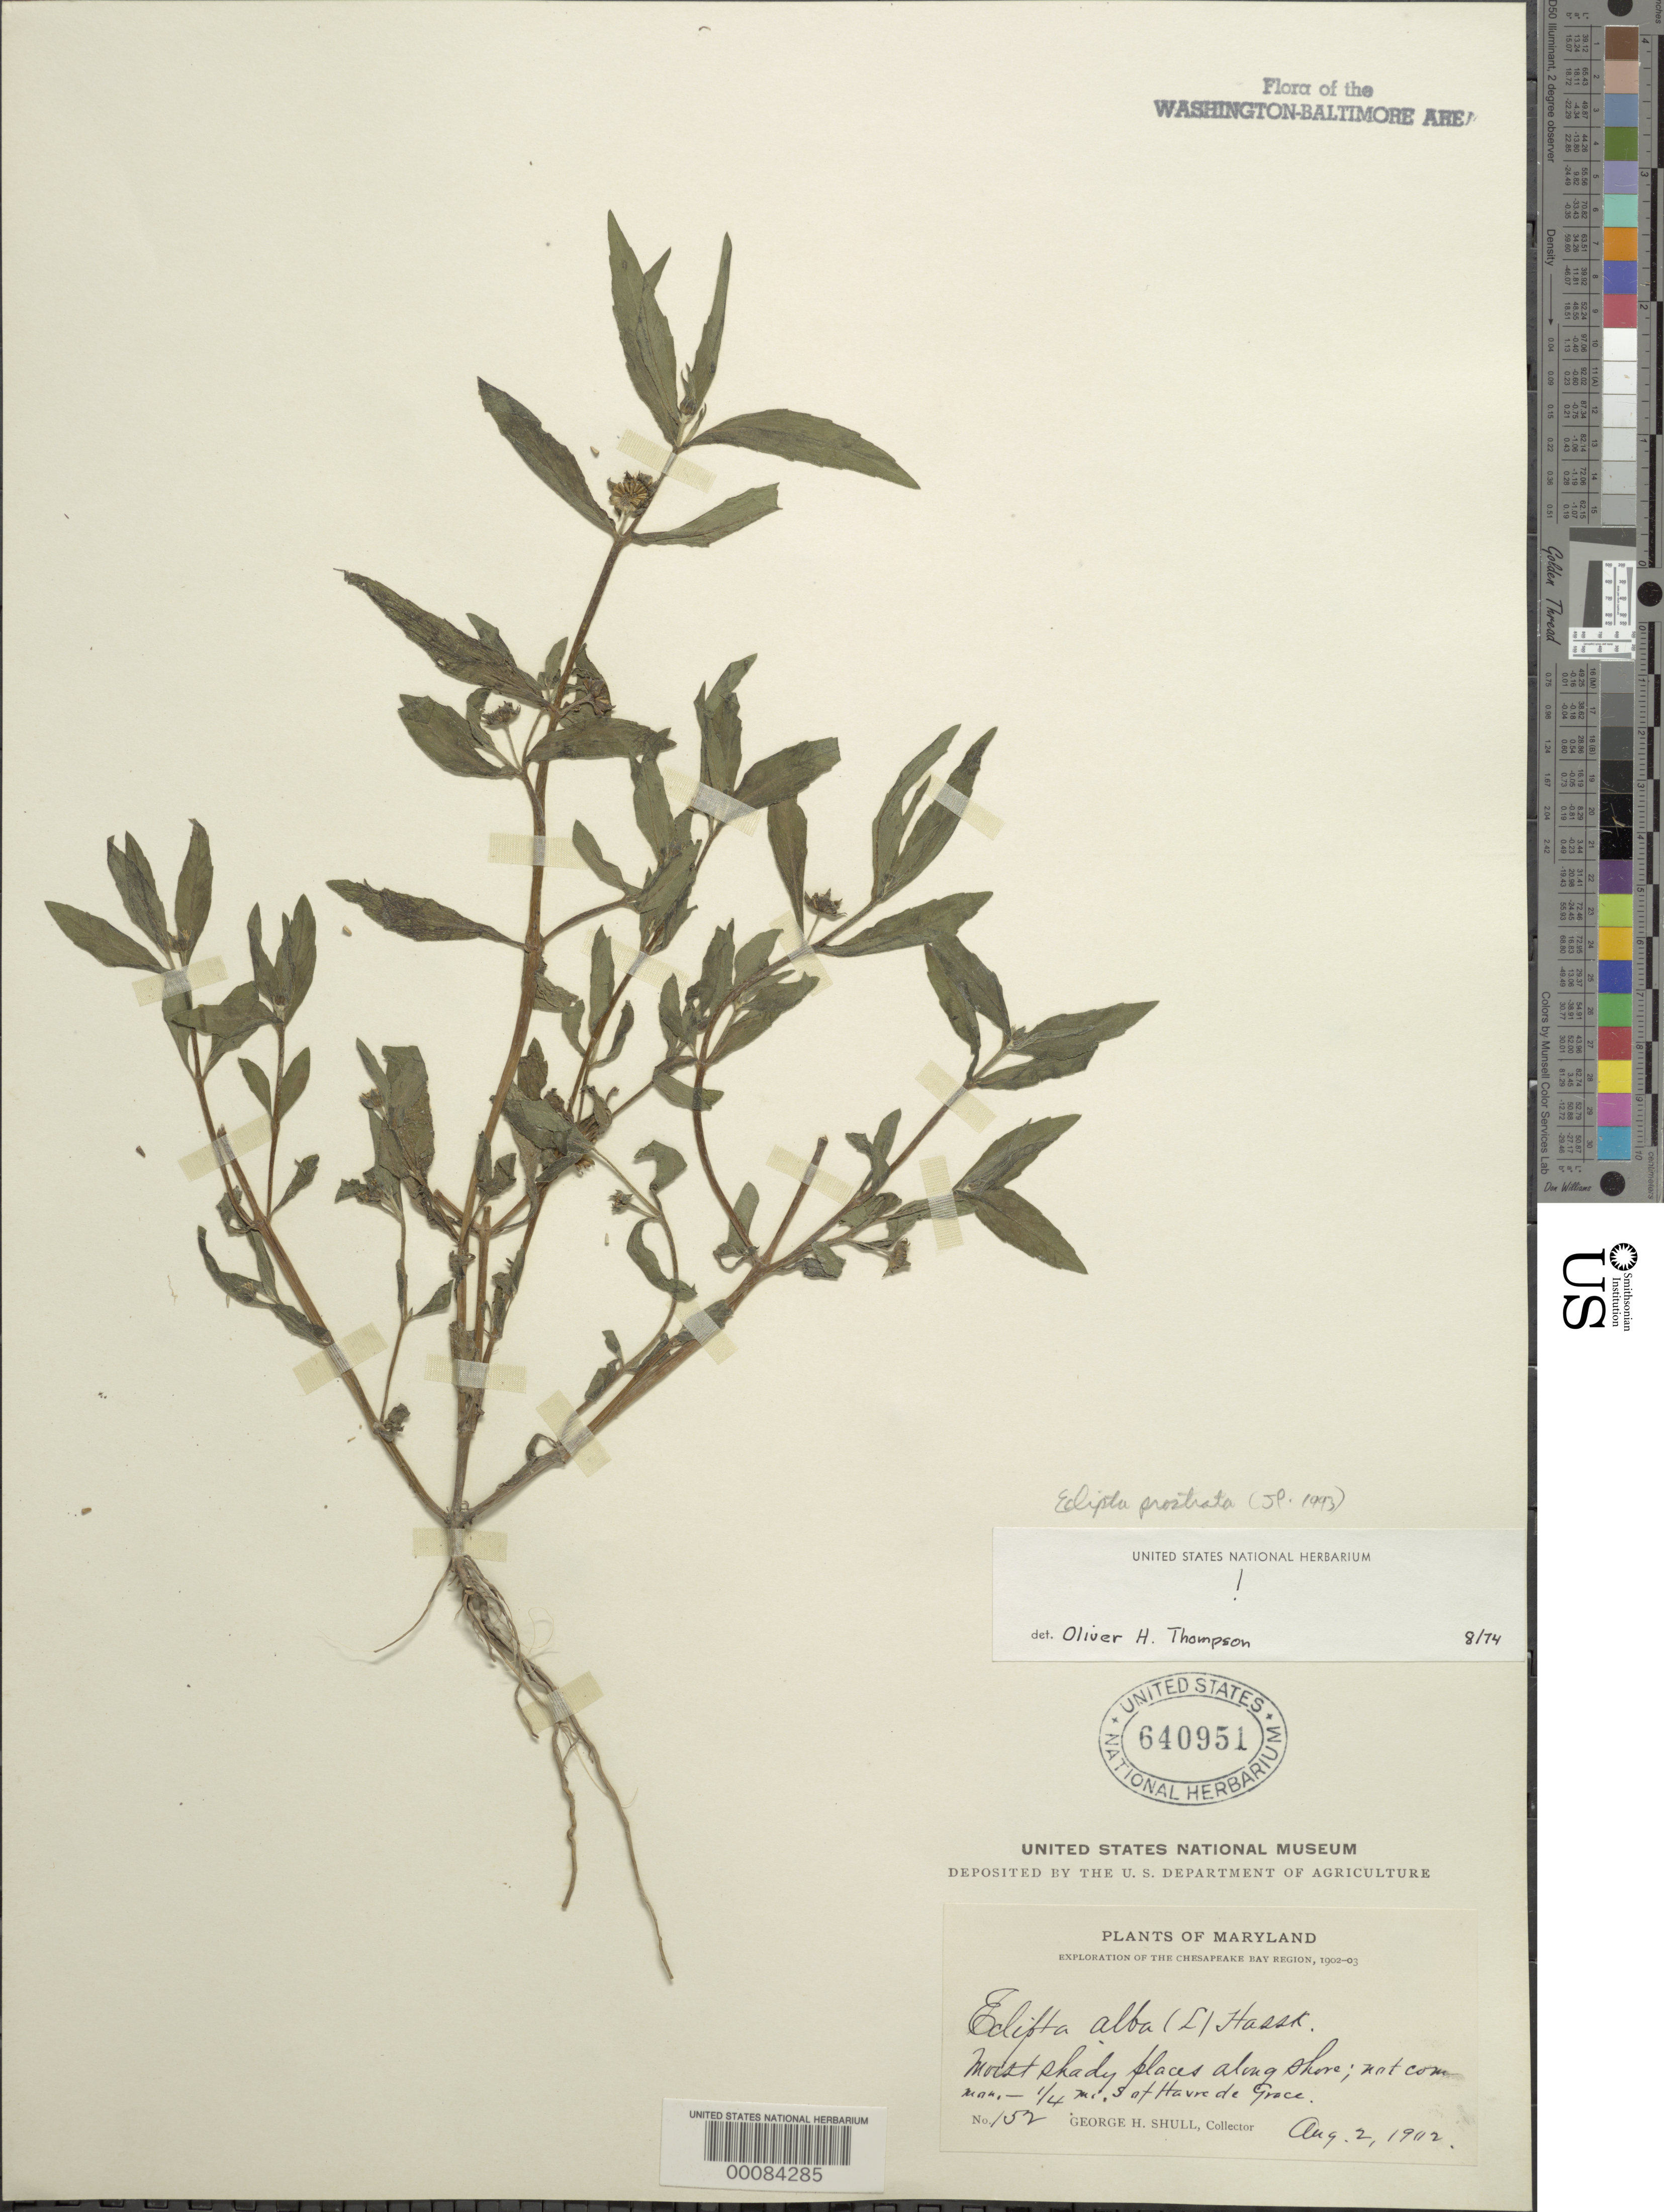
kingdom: Plantae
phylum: Tracheophyta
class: Magnoliopsida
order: Asterales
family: Asteraceae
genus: Eclipta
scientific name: Eclipta prostrata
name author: (L.) L.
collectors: G. H. Shull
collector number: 152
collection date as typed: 02 Aug 1902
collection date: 1902-08-02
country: United States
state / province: Maryland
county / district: Harford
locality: South of Havre De Grace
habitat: Moist shaded places along shore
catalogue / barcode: US 640951